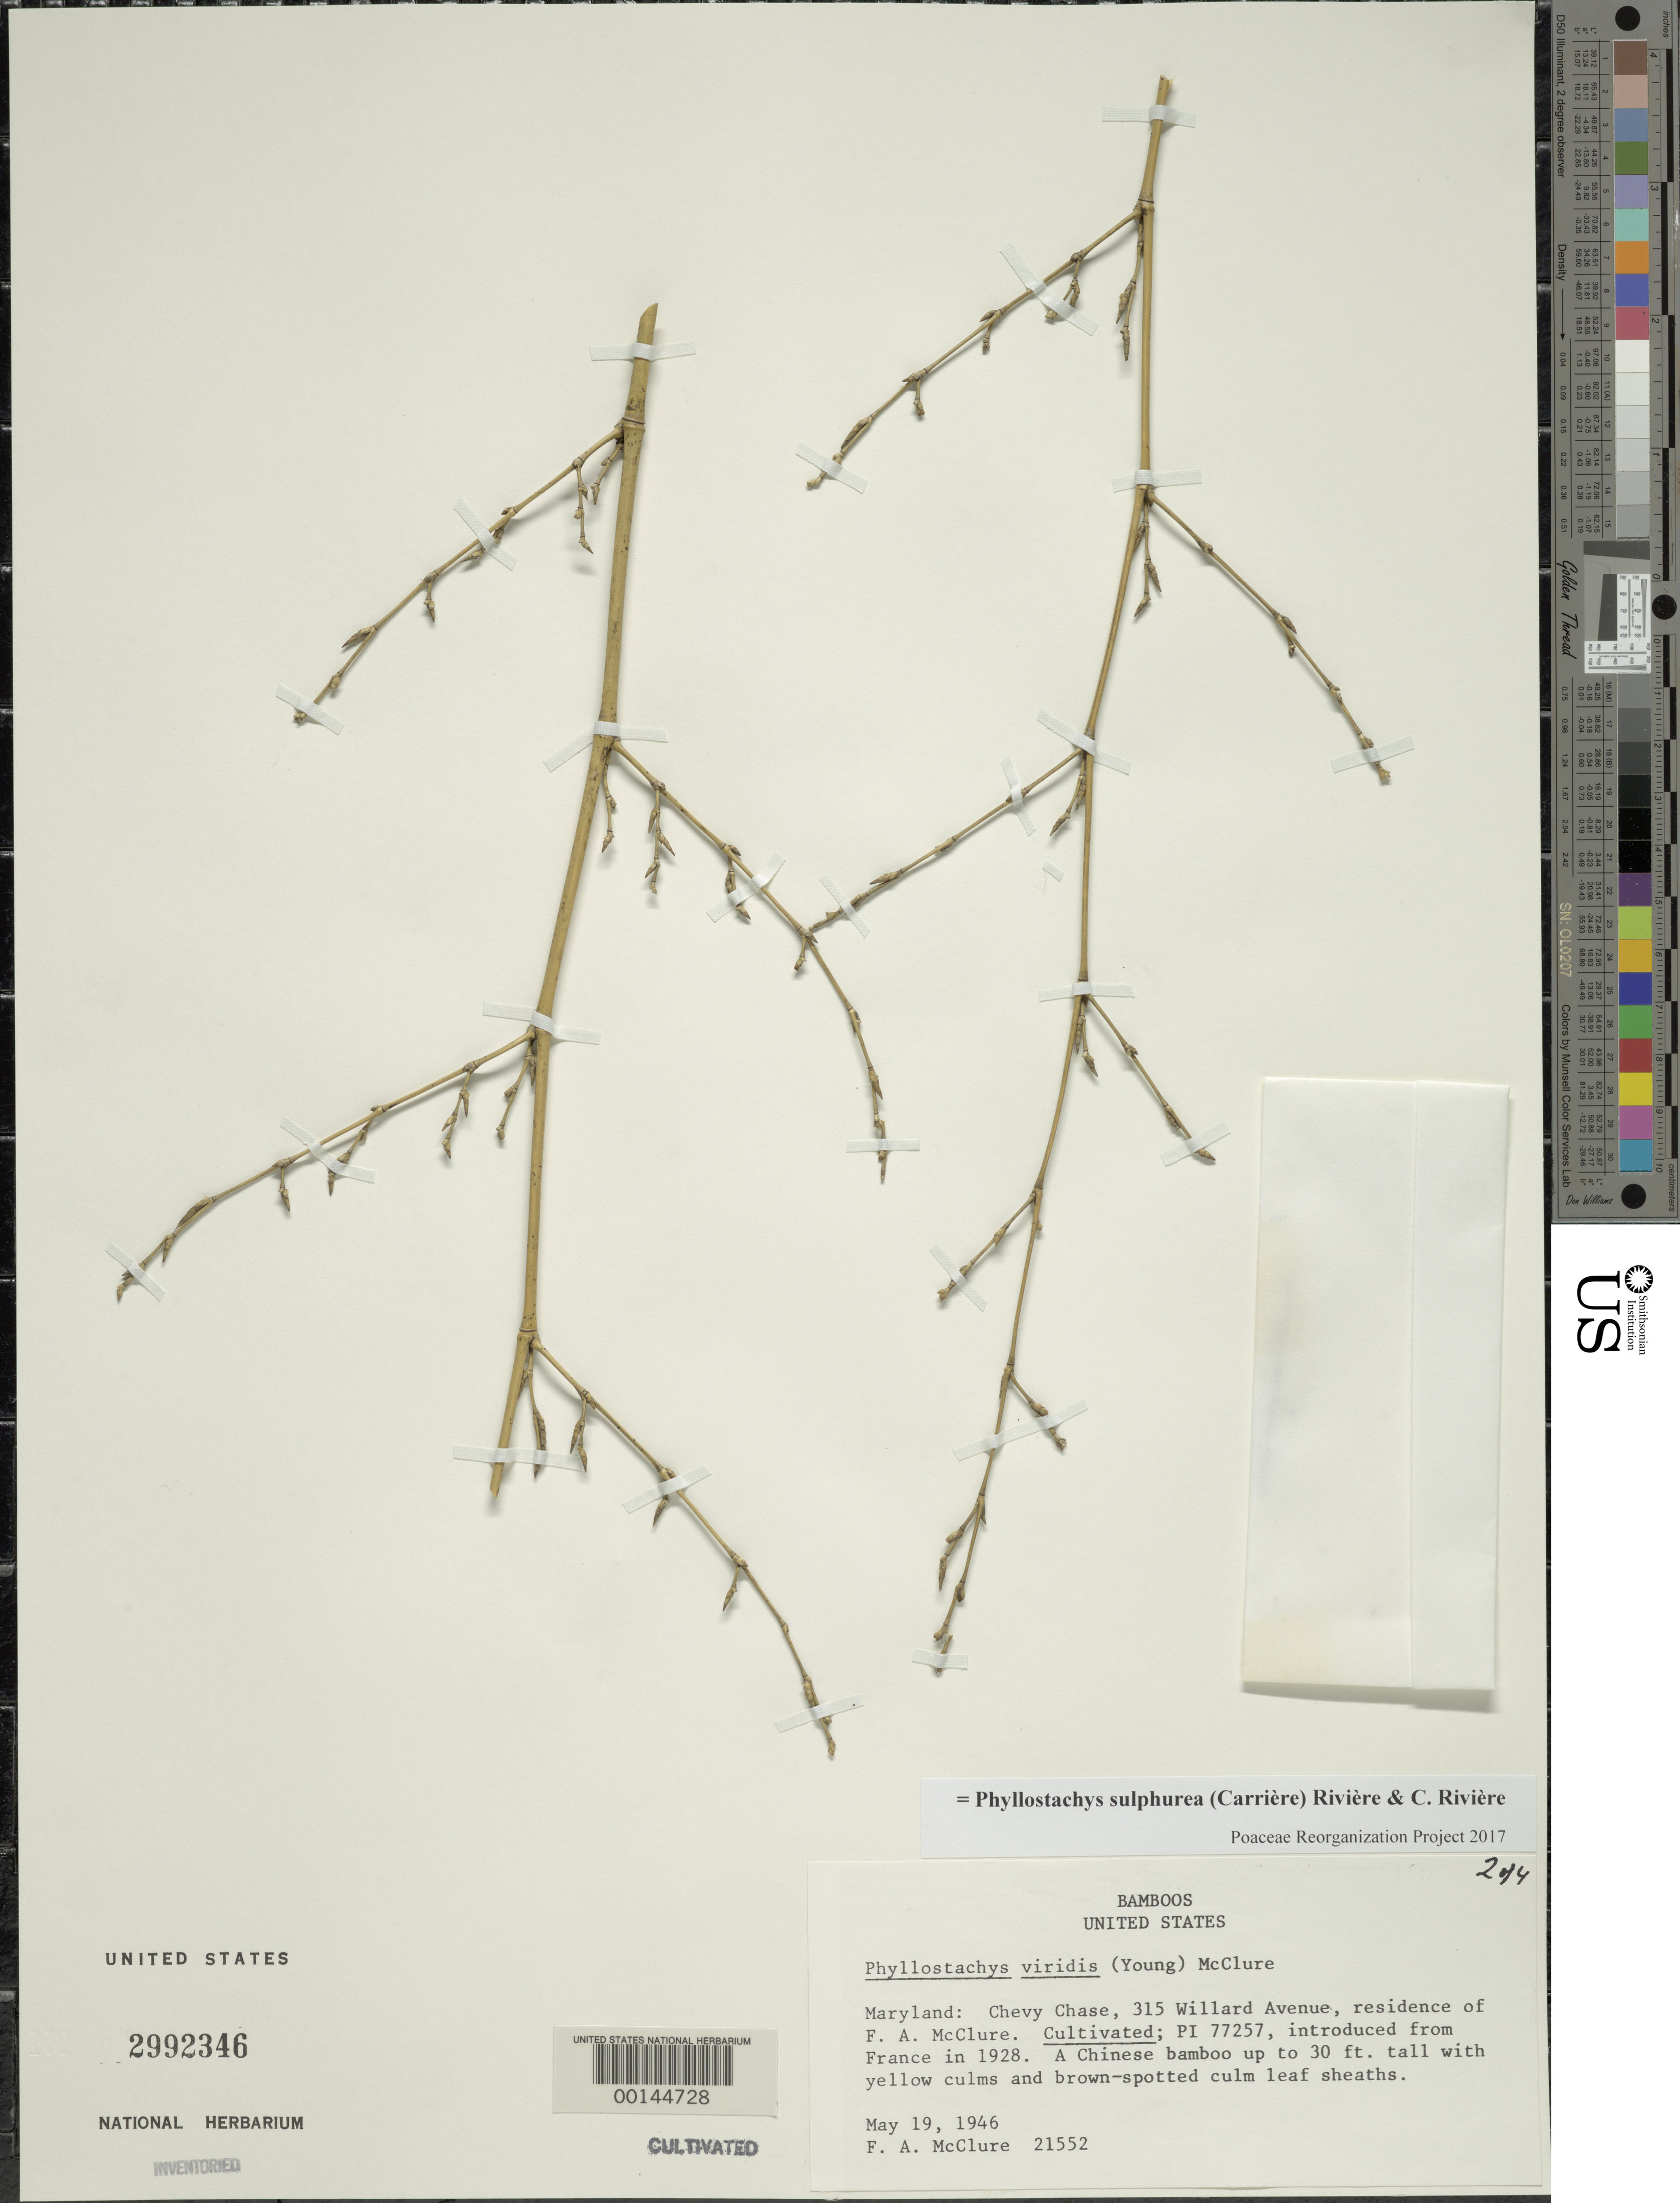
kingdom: Plantae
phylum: Tracheophyta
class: Liliopsida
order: Poales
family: Poaceae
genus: Phyllostachys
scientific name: Phyllostachys sulphurea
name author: (Carrière) Rivière & C. Rivière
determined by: Poaceae Reorganization Project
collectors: F. A. McClure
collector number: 21552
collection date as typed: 19 May 1946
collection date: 1946-05-19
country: United States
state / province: Maryland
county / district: Montgomery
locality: Chevy Chase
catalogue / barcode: US 2992346